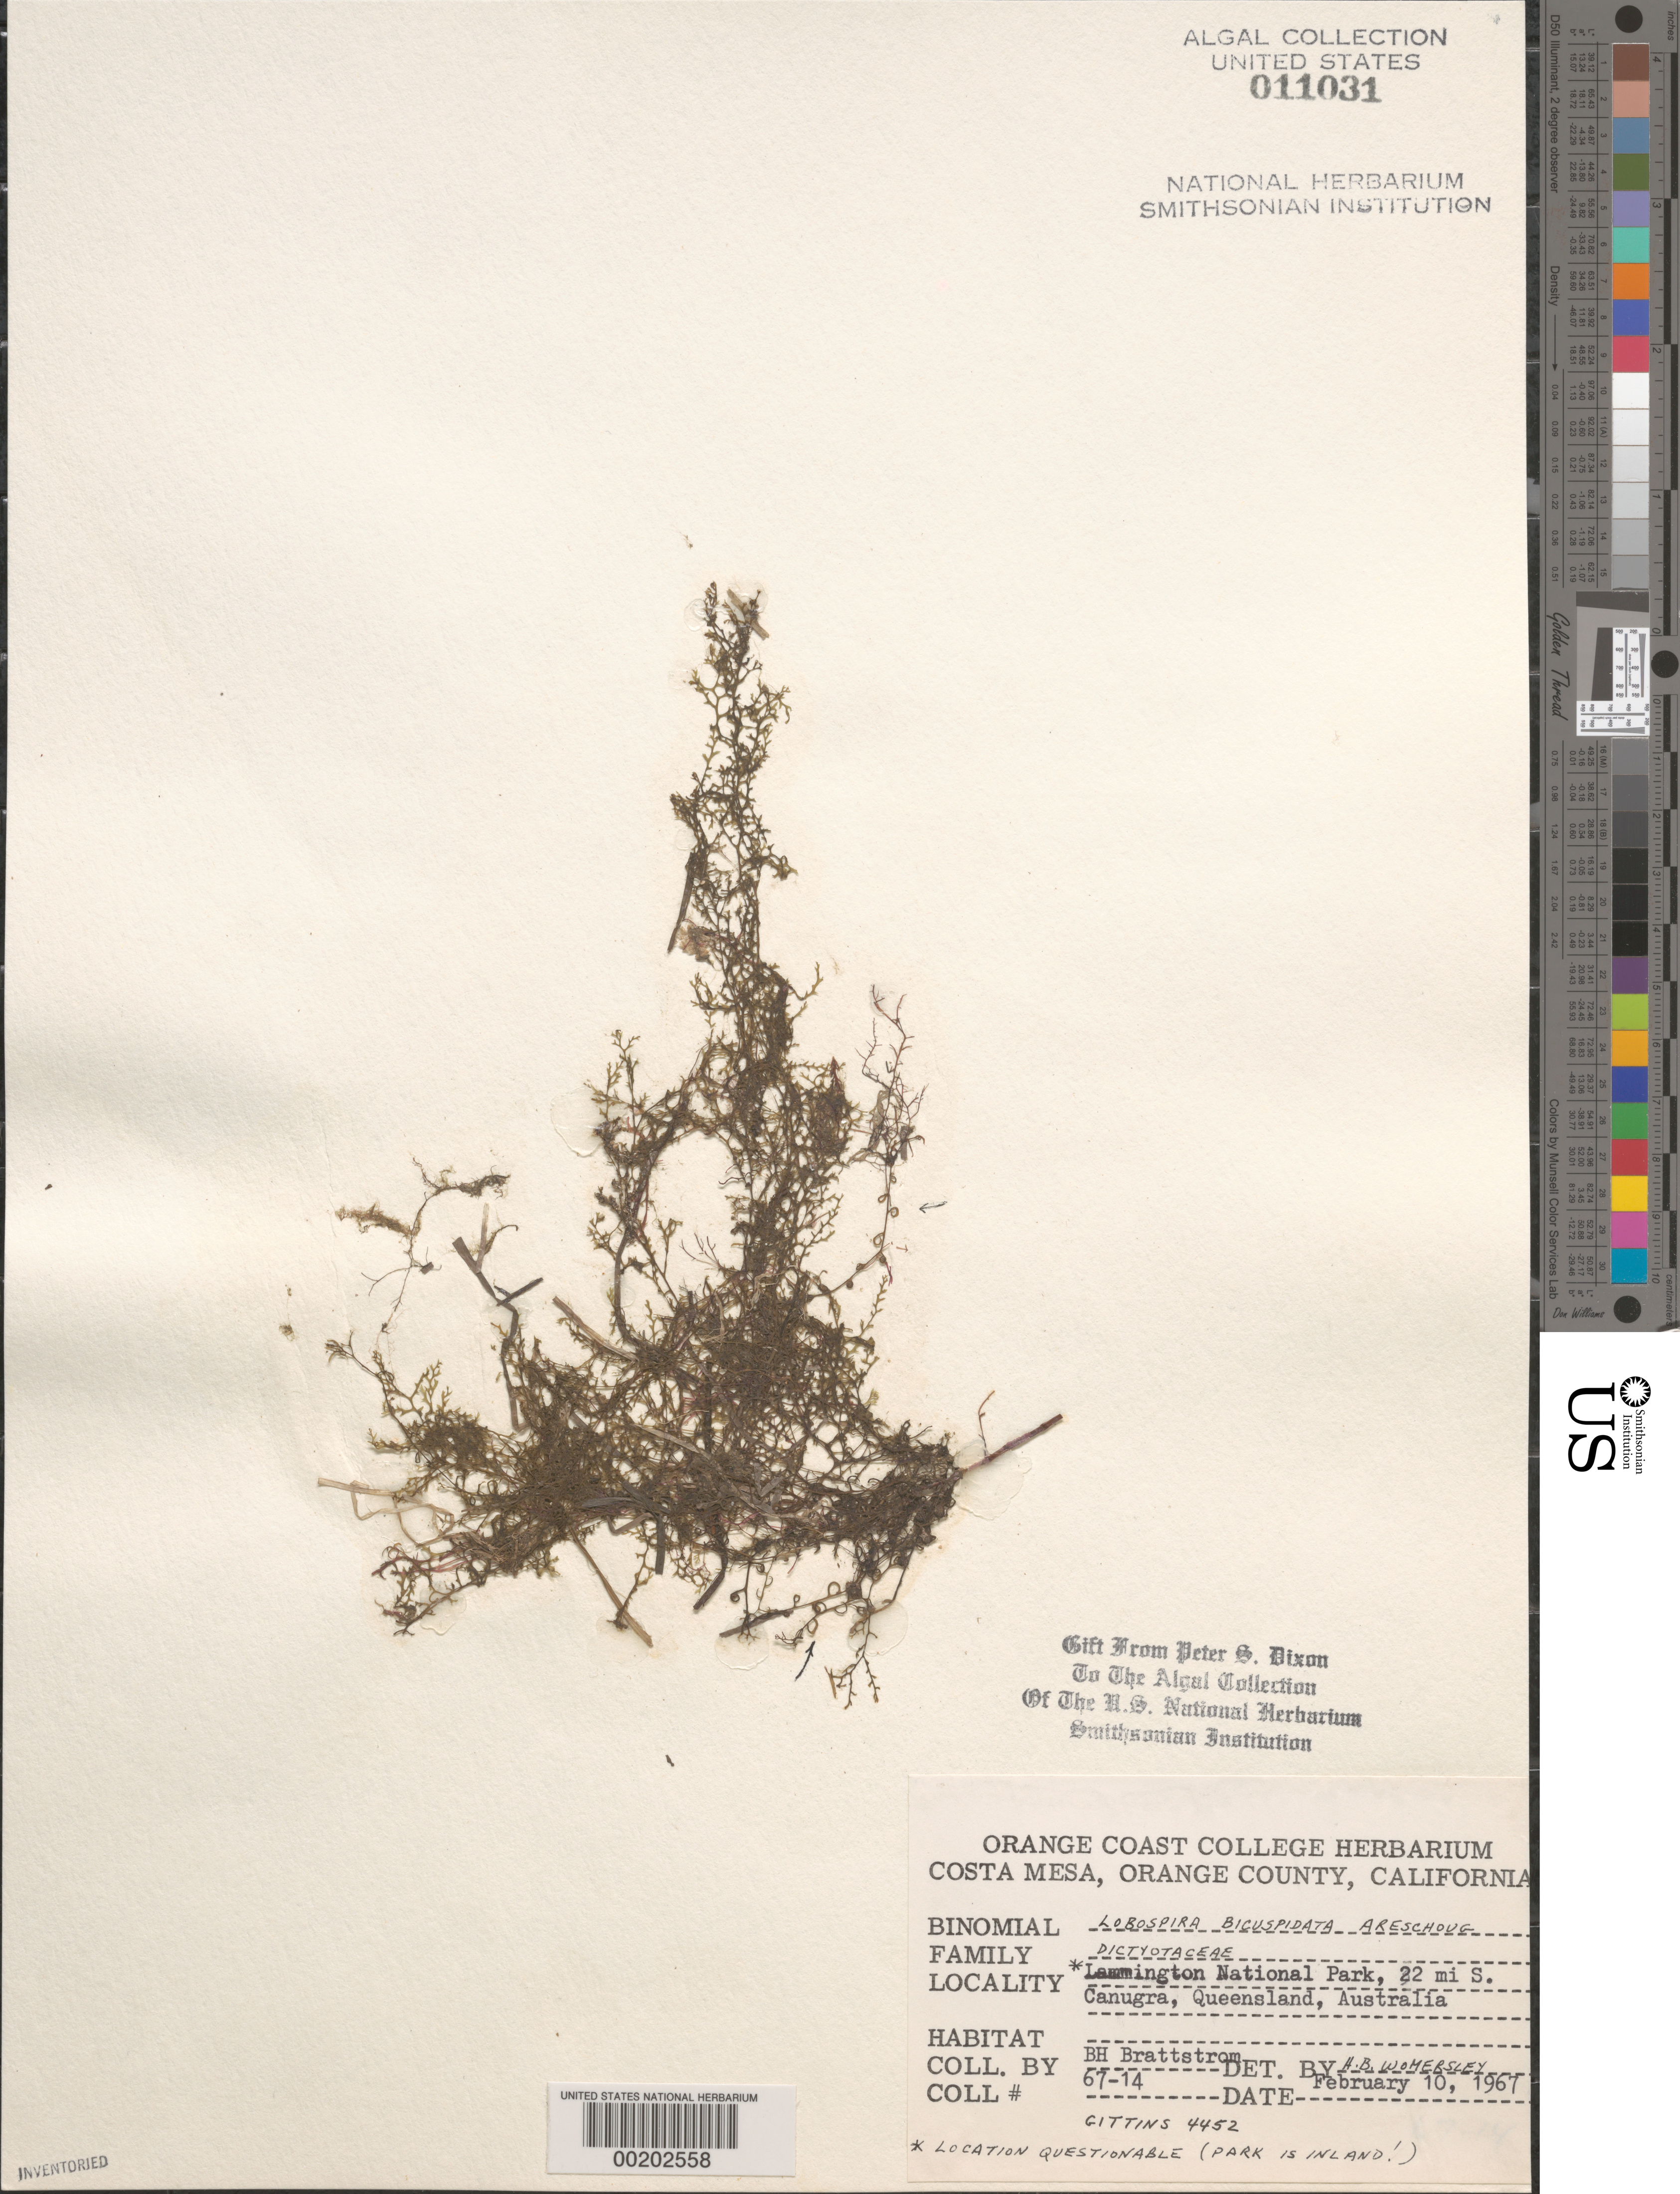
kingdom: Chromista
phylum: Ochrophyta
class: Phaeophyceae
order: Dictyotales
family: Dictyotaceae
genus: Lobospira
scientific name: Lobospira bicuspidata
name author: Areschoug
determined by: Womersley, H. B. S.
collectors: B. Brattstrom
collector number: Brattstrom 67-14 & BTG 4452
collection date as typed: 10 Feb 1967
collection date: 1967-02-10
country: Australia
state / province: Queensland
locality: Lammington National Park, south of Canugra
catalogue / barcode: US 11031